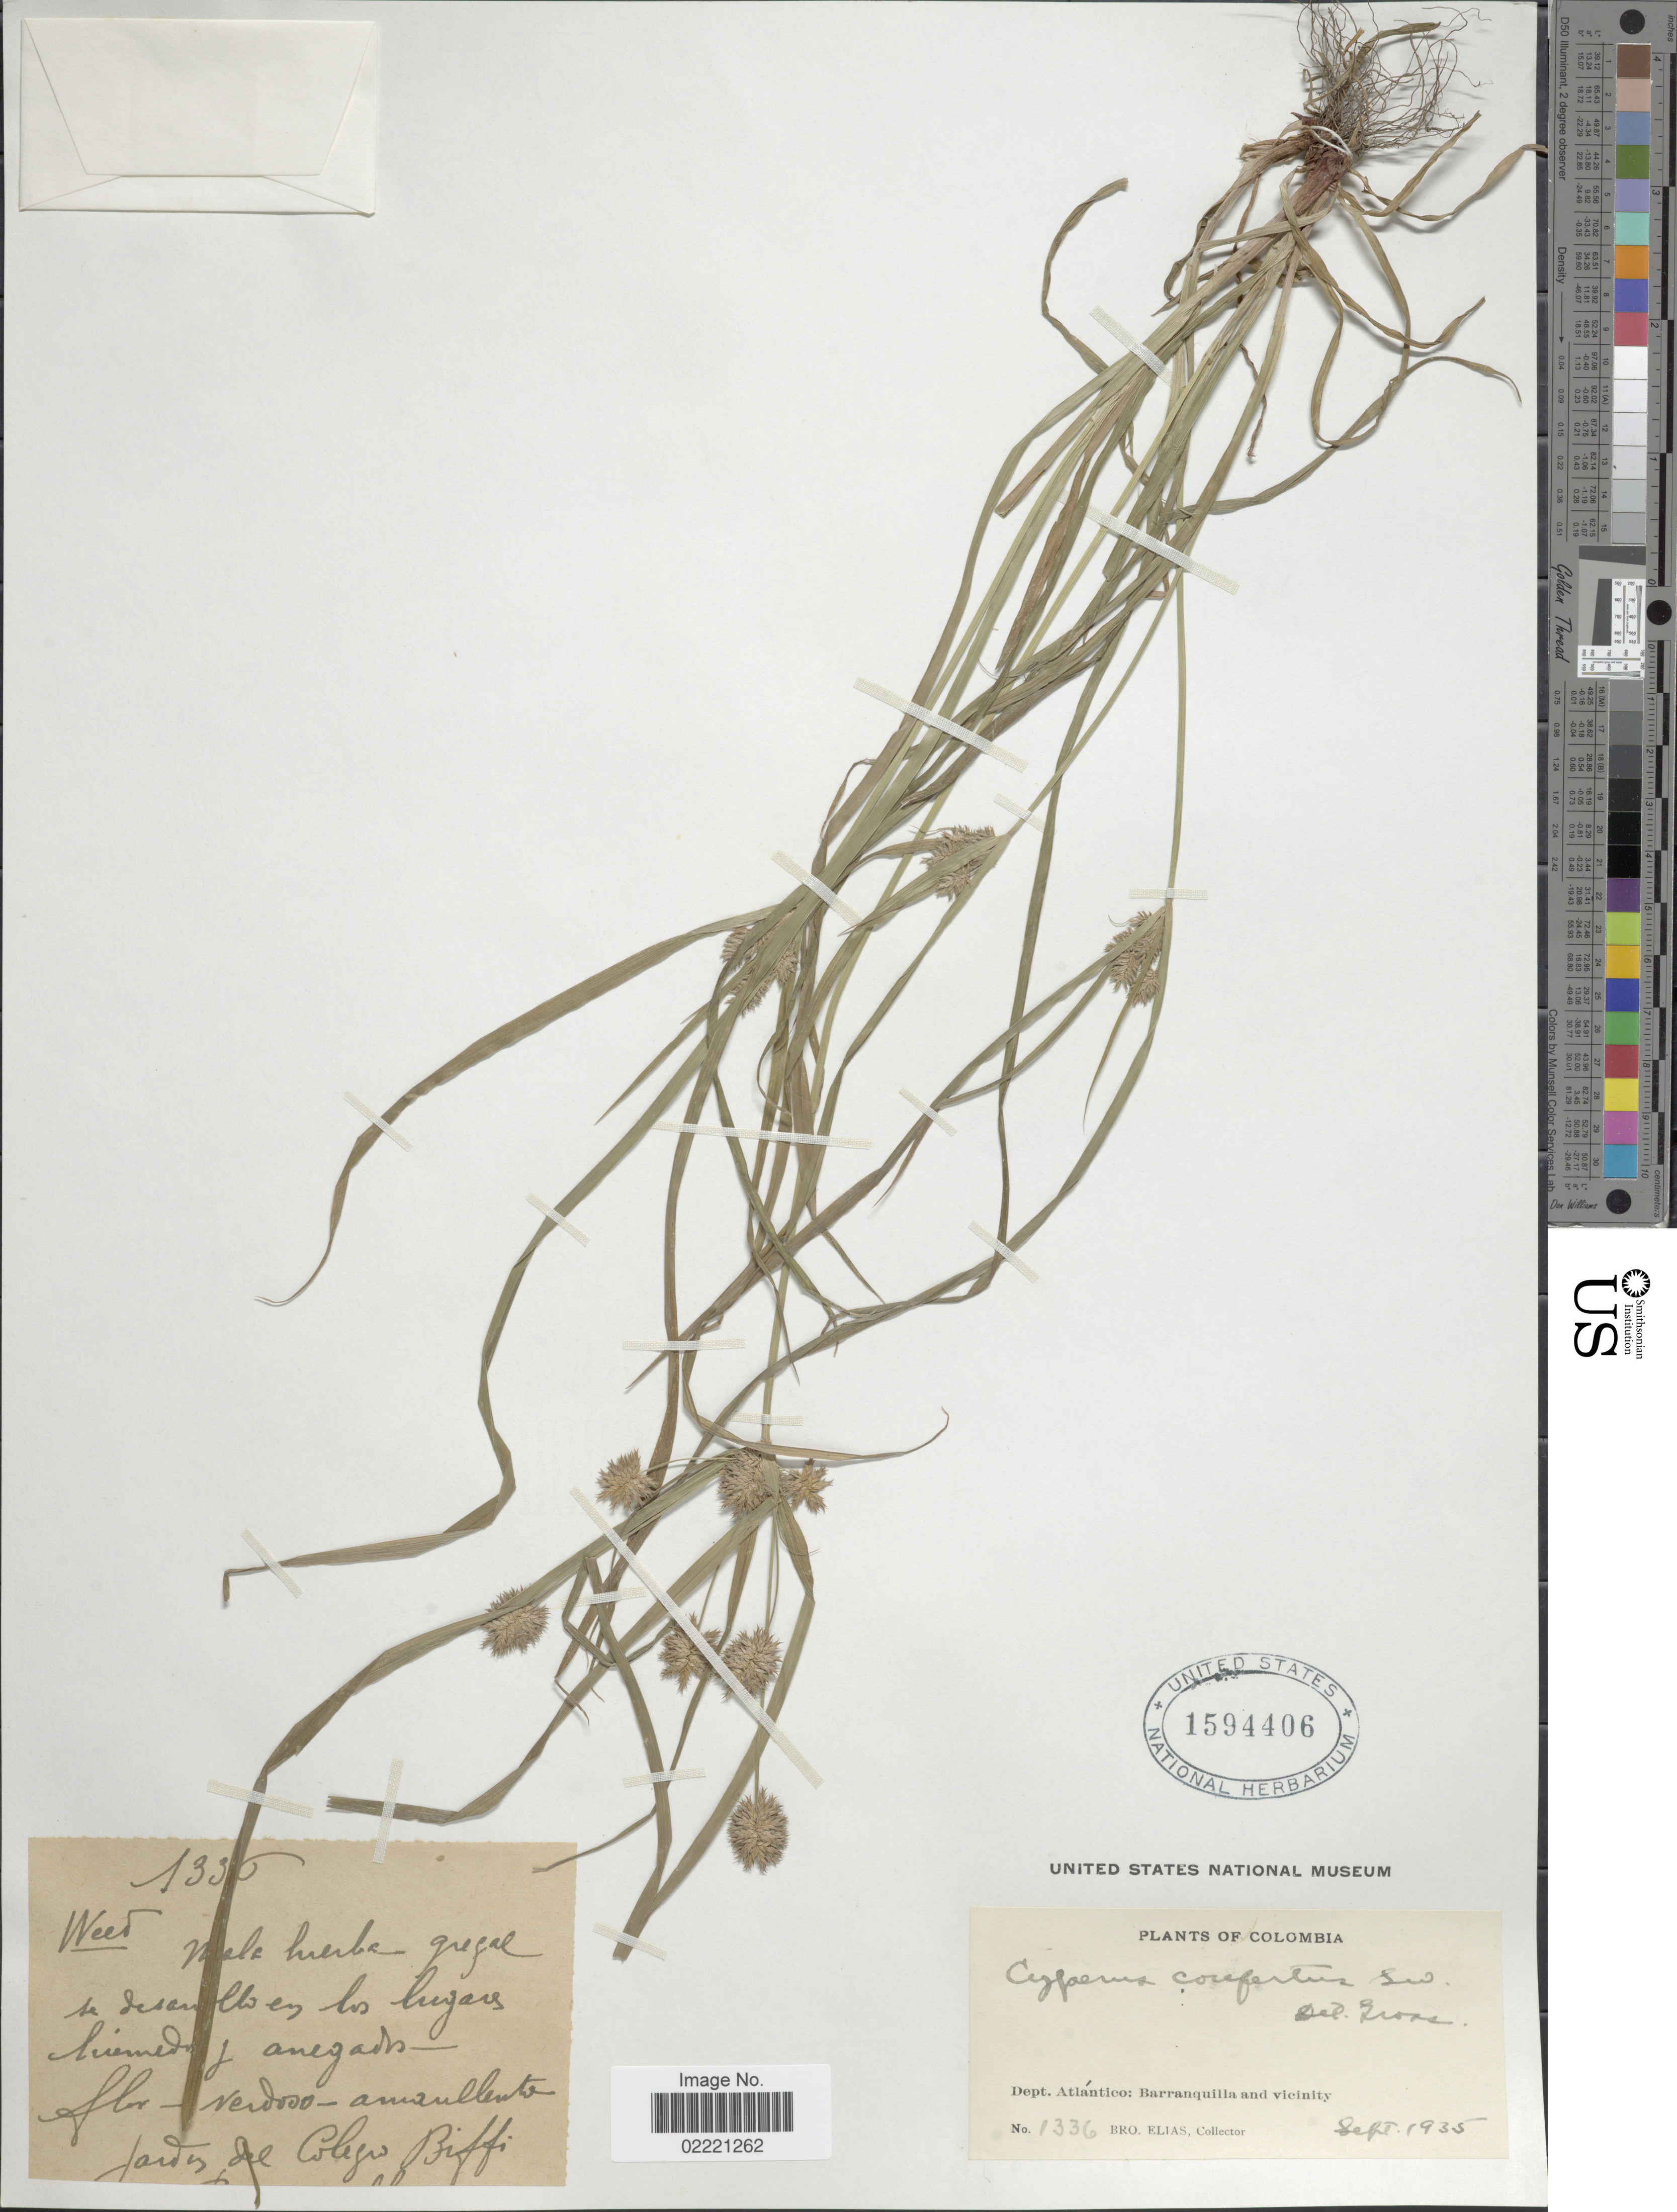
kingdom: Plantae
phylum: Tracheophyta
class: Liliopsida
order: Poales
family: Cyperaceae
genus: Cyperus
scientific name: Cyperus confertus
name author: Sw.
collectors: Bro. Elias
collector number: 1336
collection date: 1935-09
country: Colombia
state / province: Atlántico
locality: Barranquilla and vicinity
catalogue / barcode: US 1594406